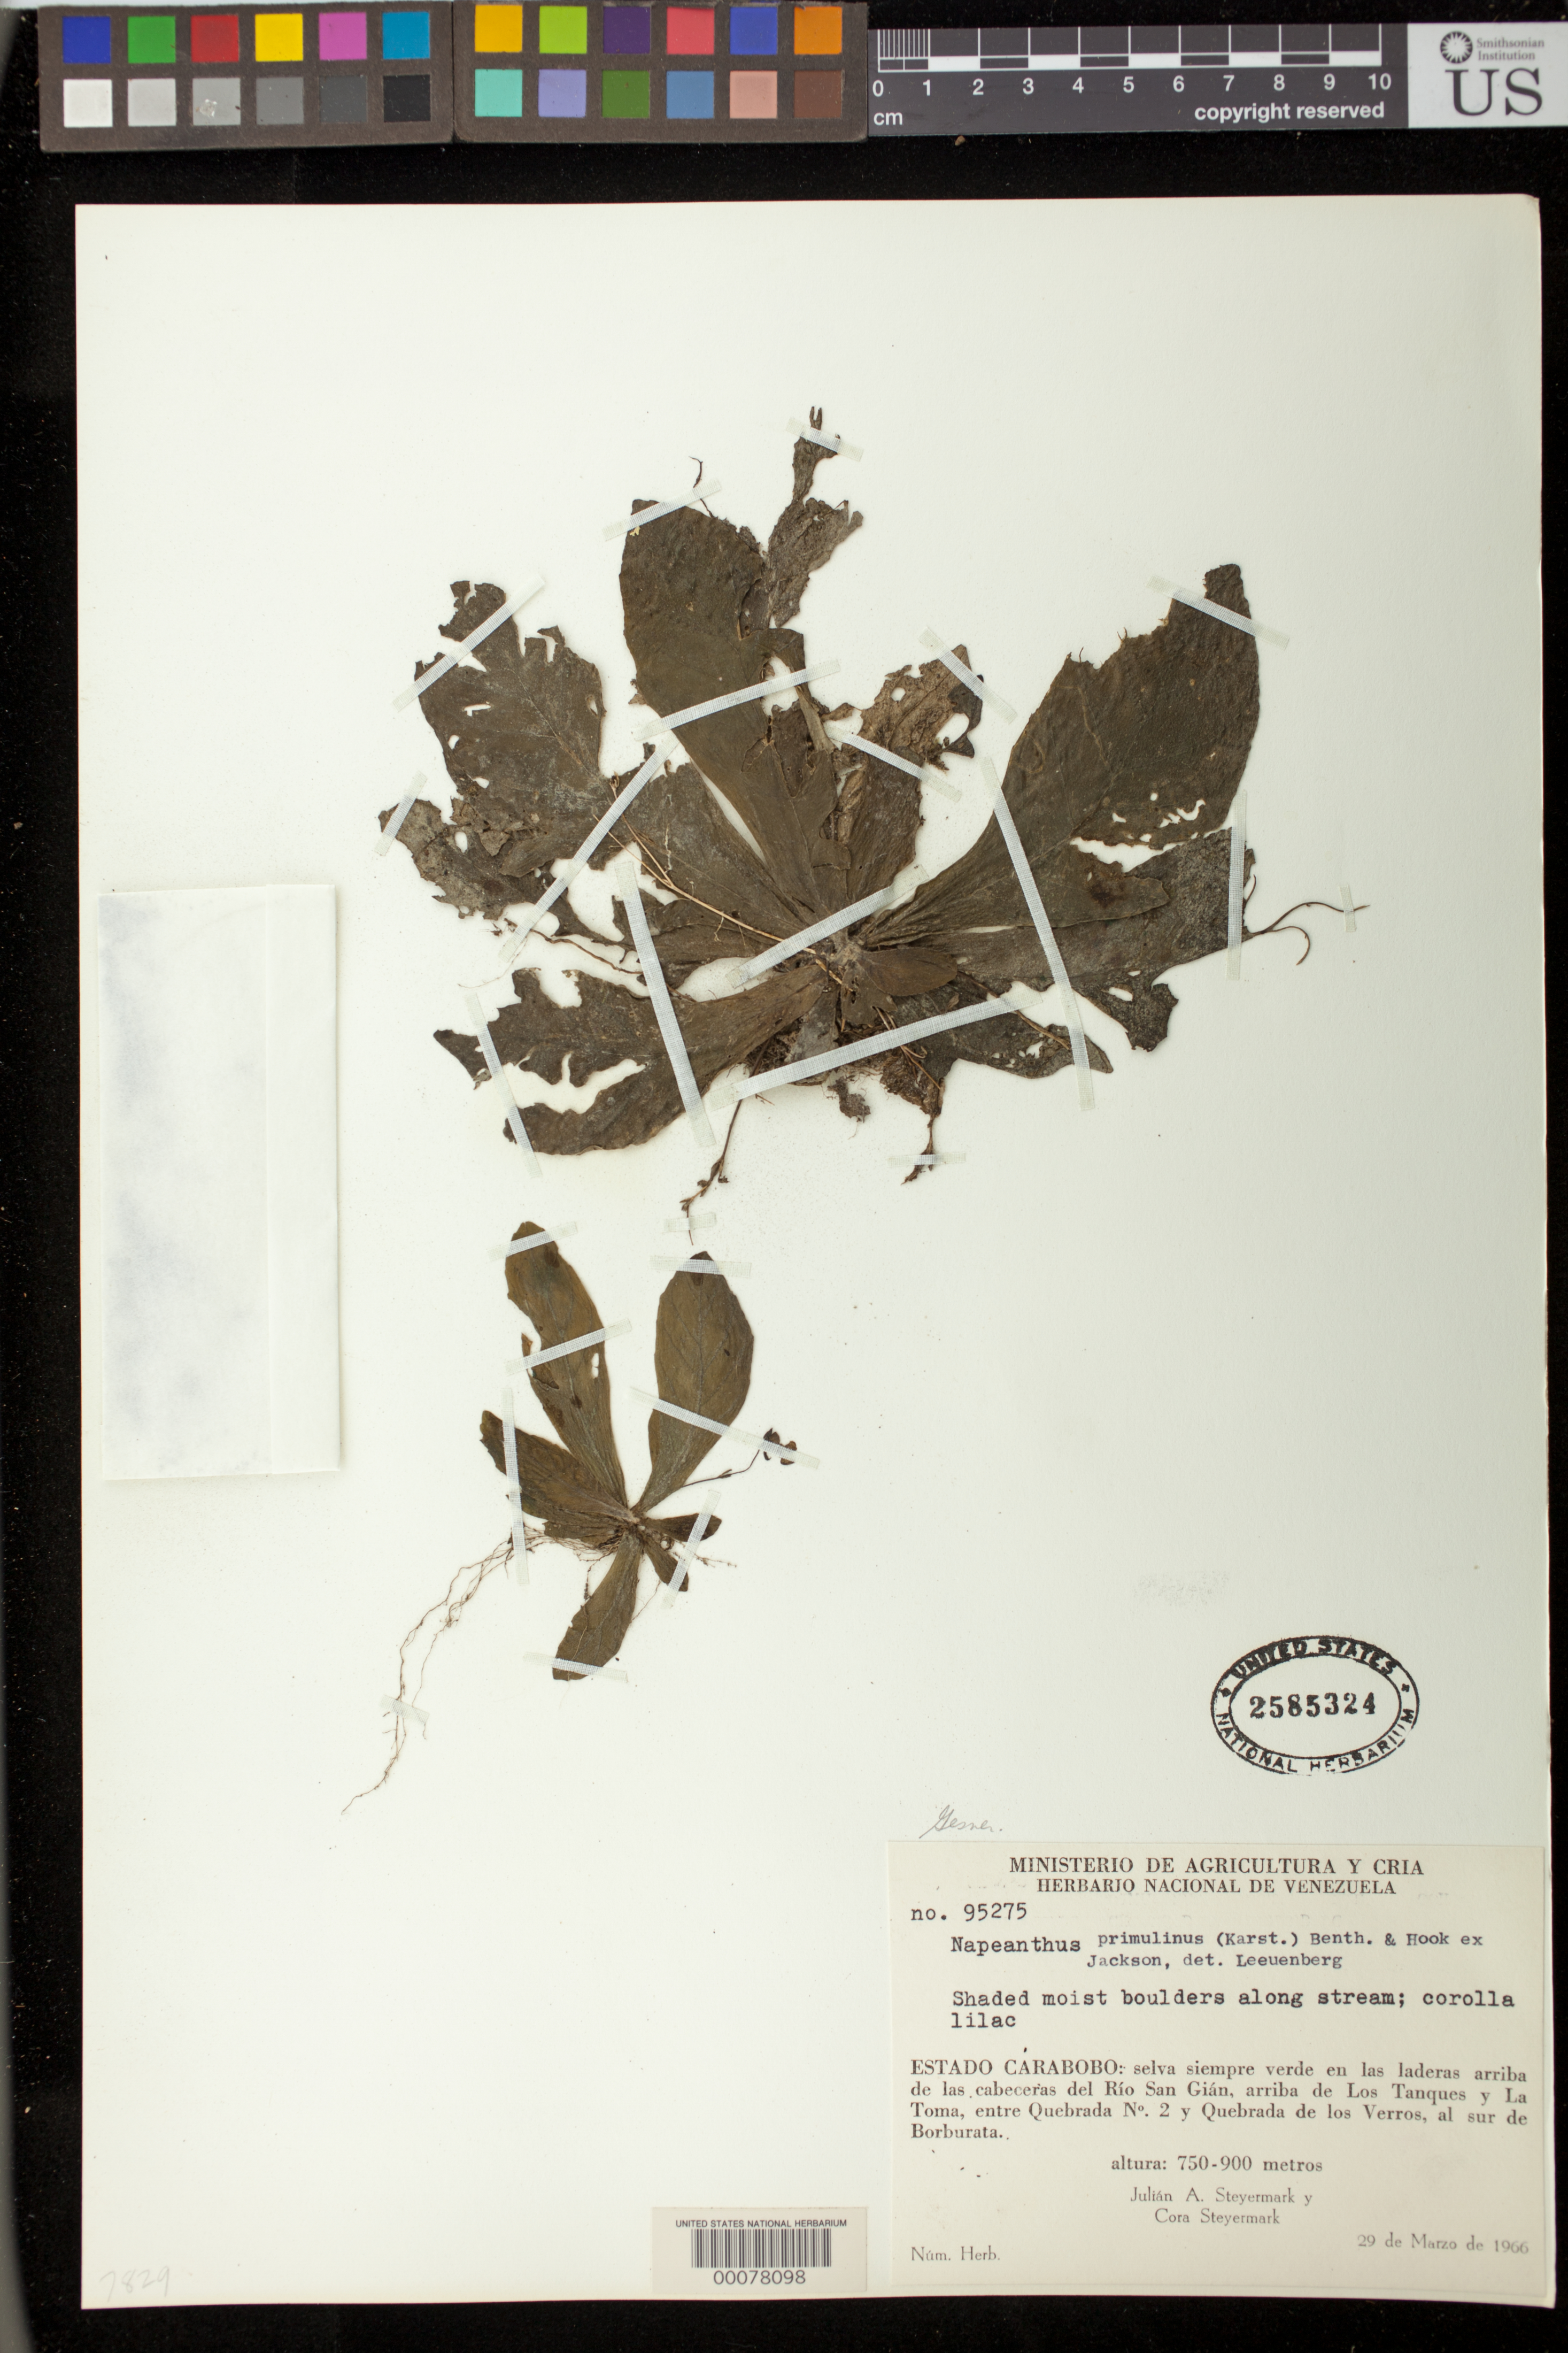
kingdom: Plantae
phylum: Tracheophyta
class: Magnoliopsida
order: Lamiales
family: Gesneriaceae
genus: Napeanthus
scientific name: Napeanthus subacaulis var. integer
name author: C.V. Morton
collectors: J. Steyermark & C. Steyermark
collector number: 95275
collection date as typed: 29 Mar 1966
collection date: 1966-03-29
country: Venezuela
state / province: Carabobo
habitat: Shaded moist boulders along stream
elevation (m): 750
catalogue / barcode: US 2585324